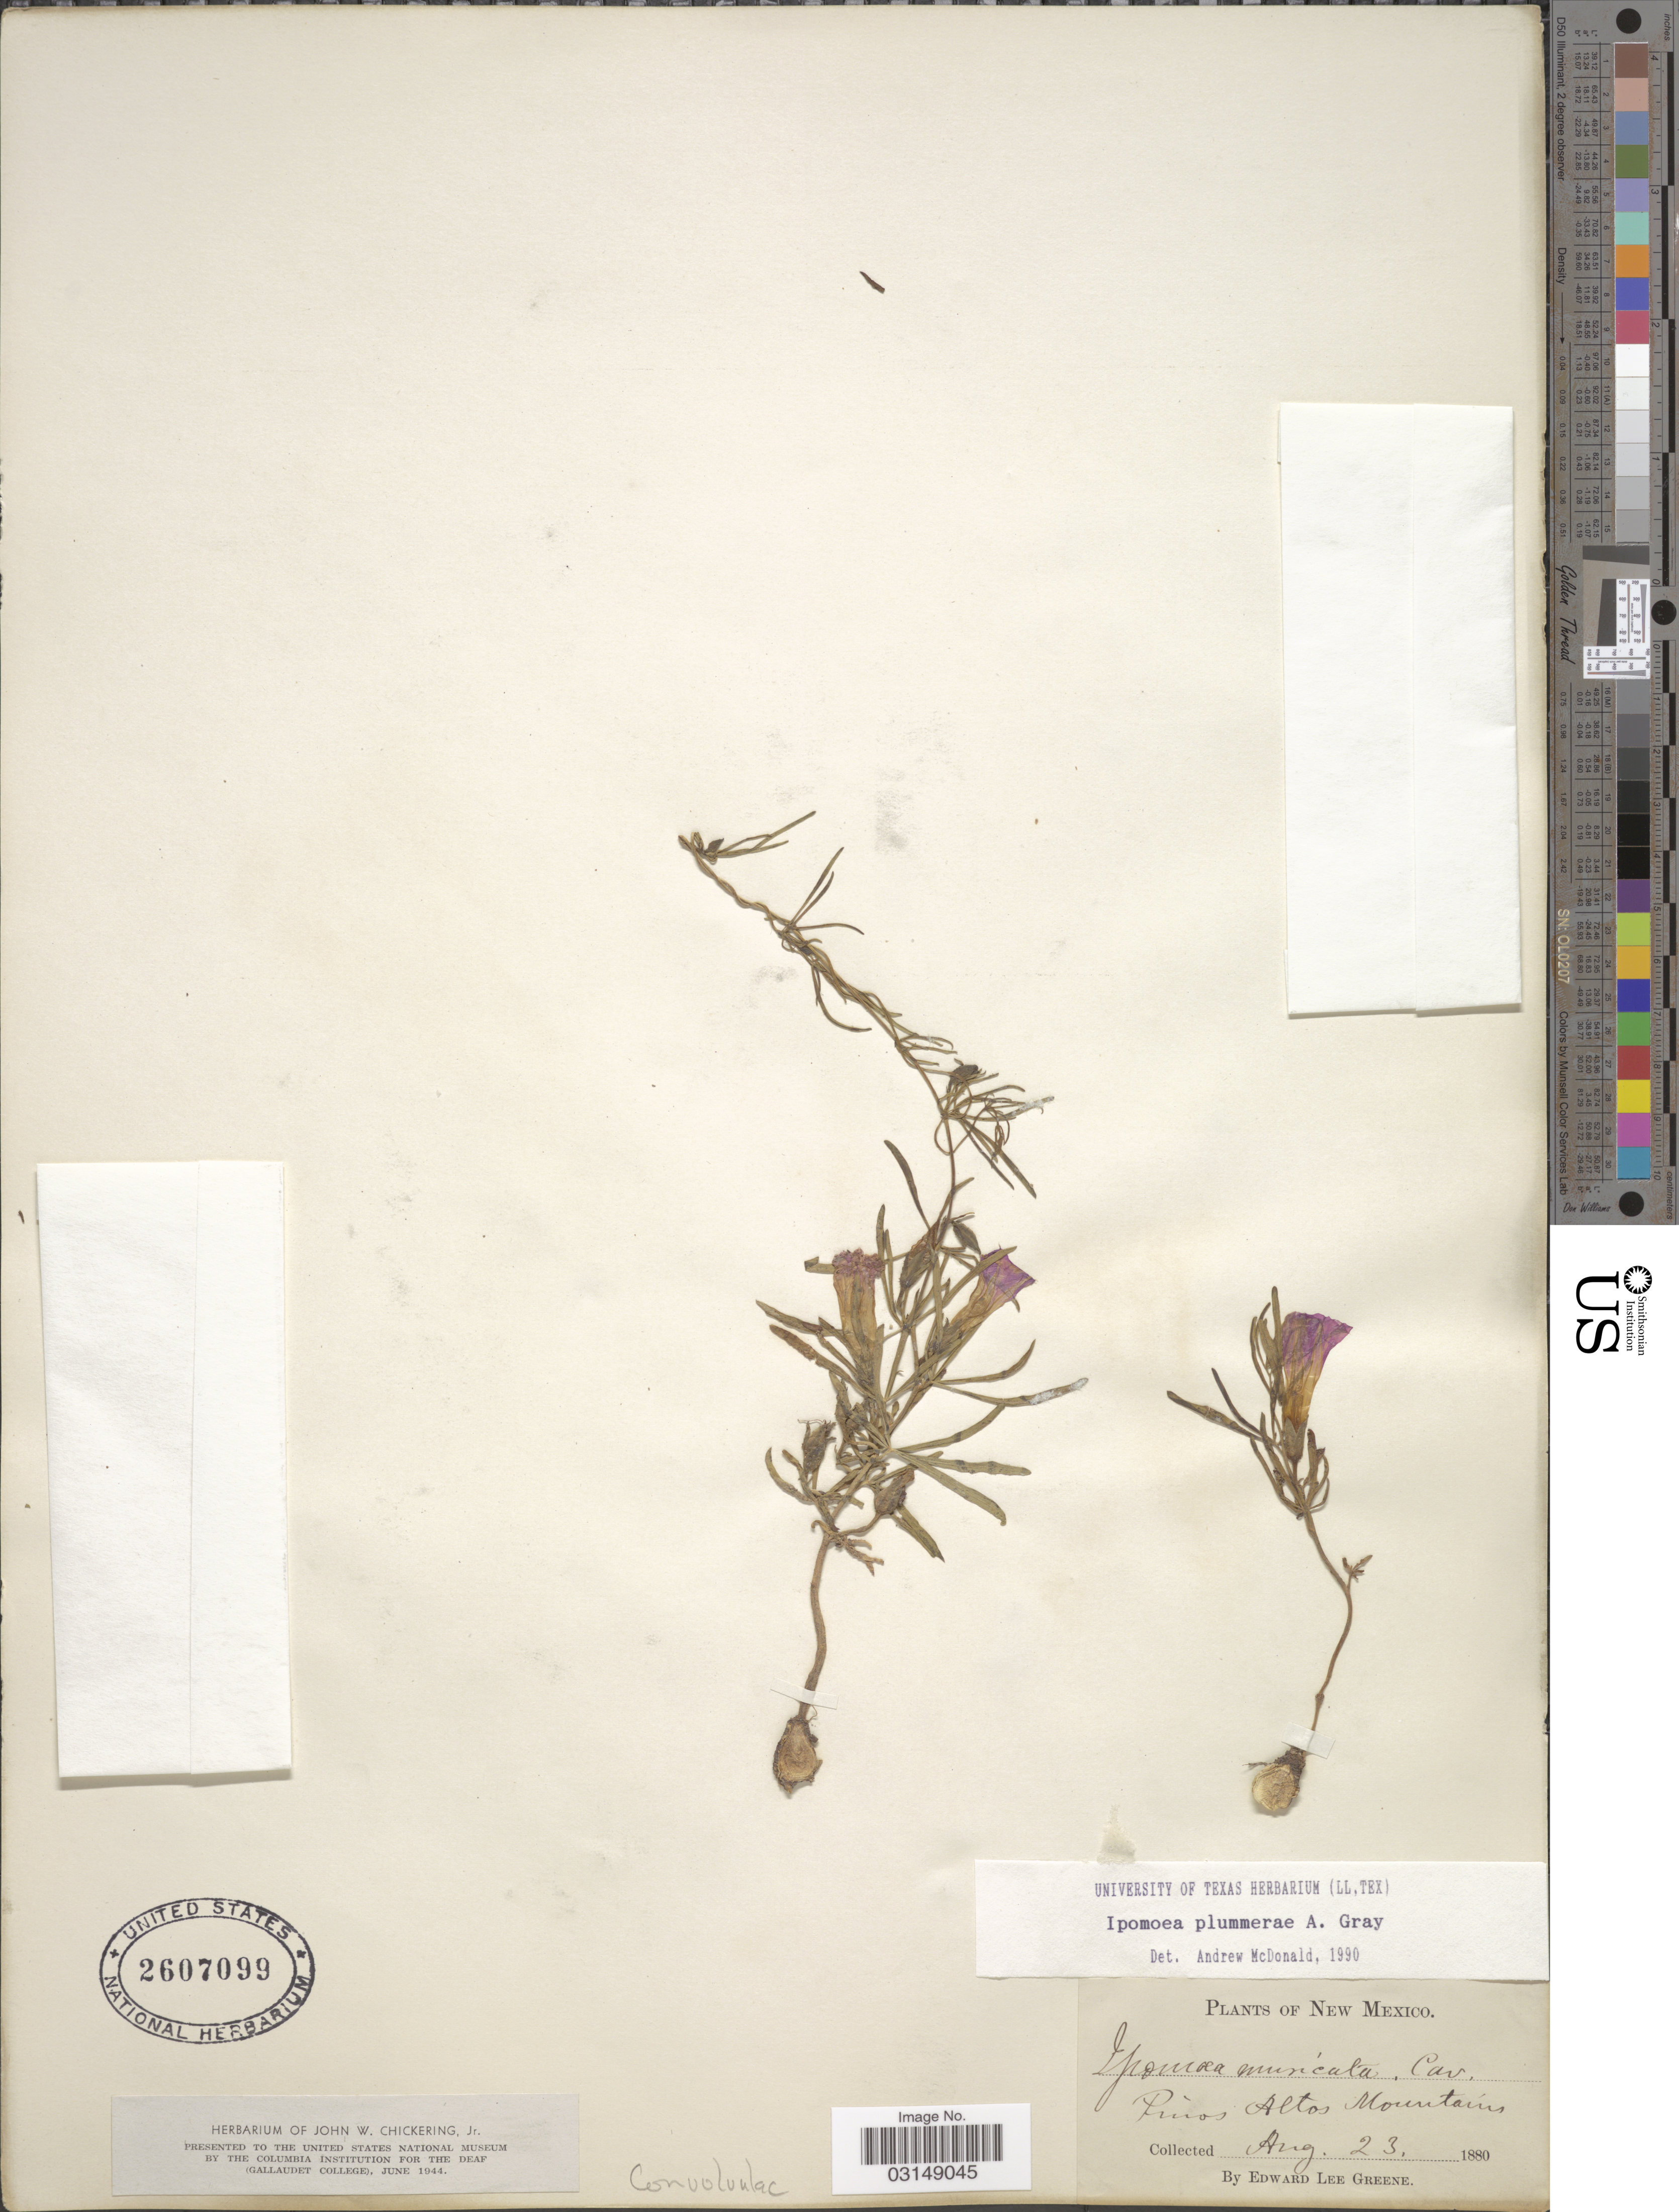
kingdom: Plantae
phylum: Tracheophyta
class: Magnoliopsida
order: Solanales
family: Convolvulaceae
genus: Ipomoea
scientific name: Ipomoea plummerae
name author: A. Gray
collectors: E. L. Greene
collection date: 1880-08-23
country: United States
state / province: New Mexico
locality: Pinos Altos Mountains.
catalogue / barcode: US 2607099